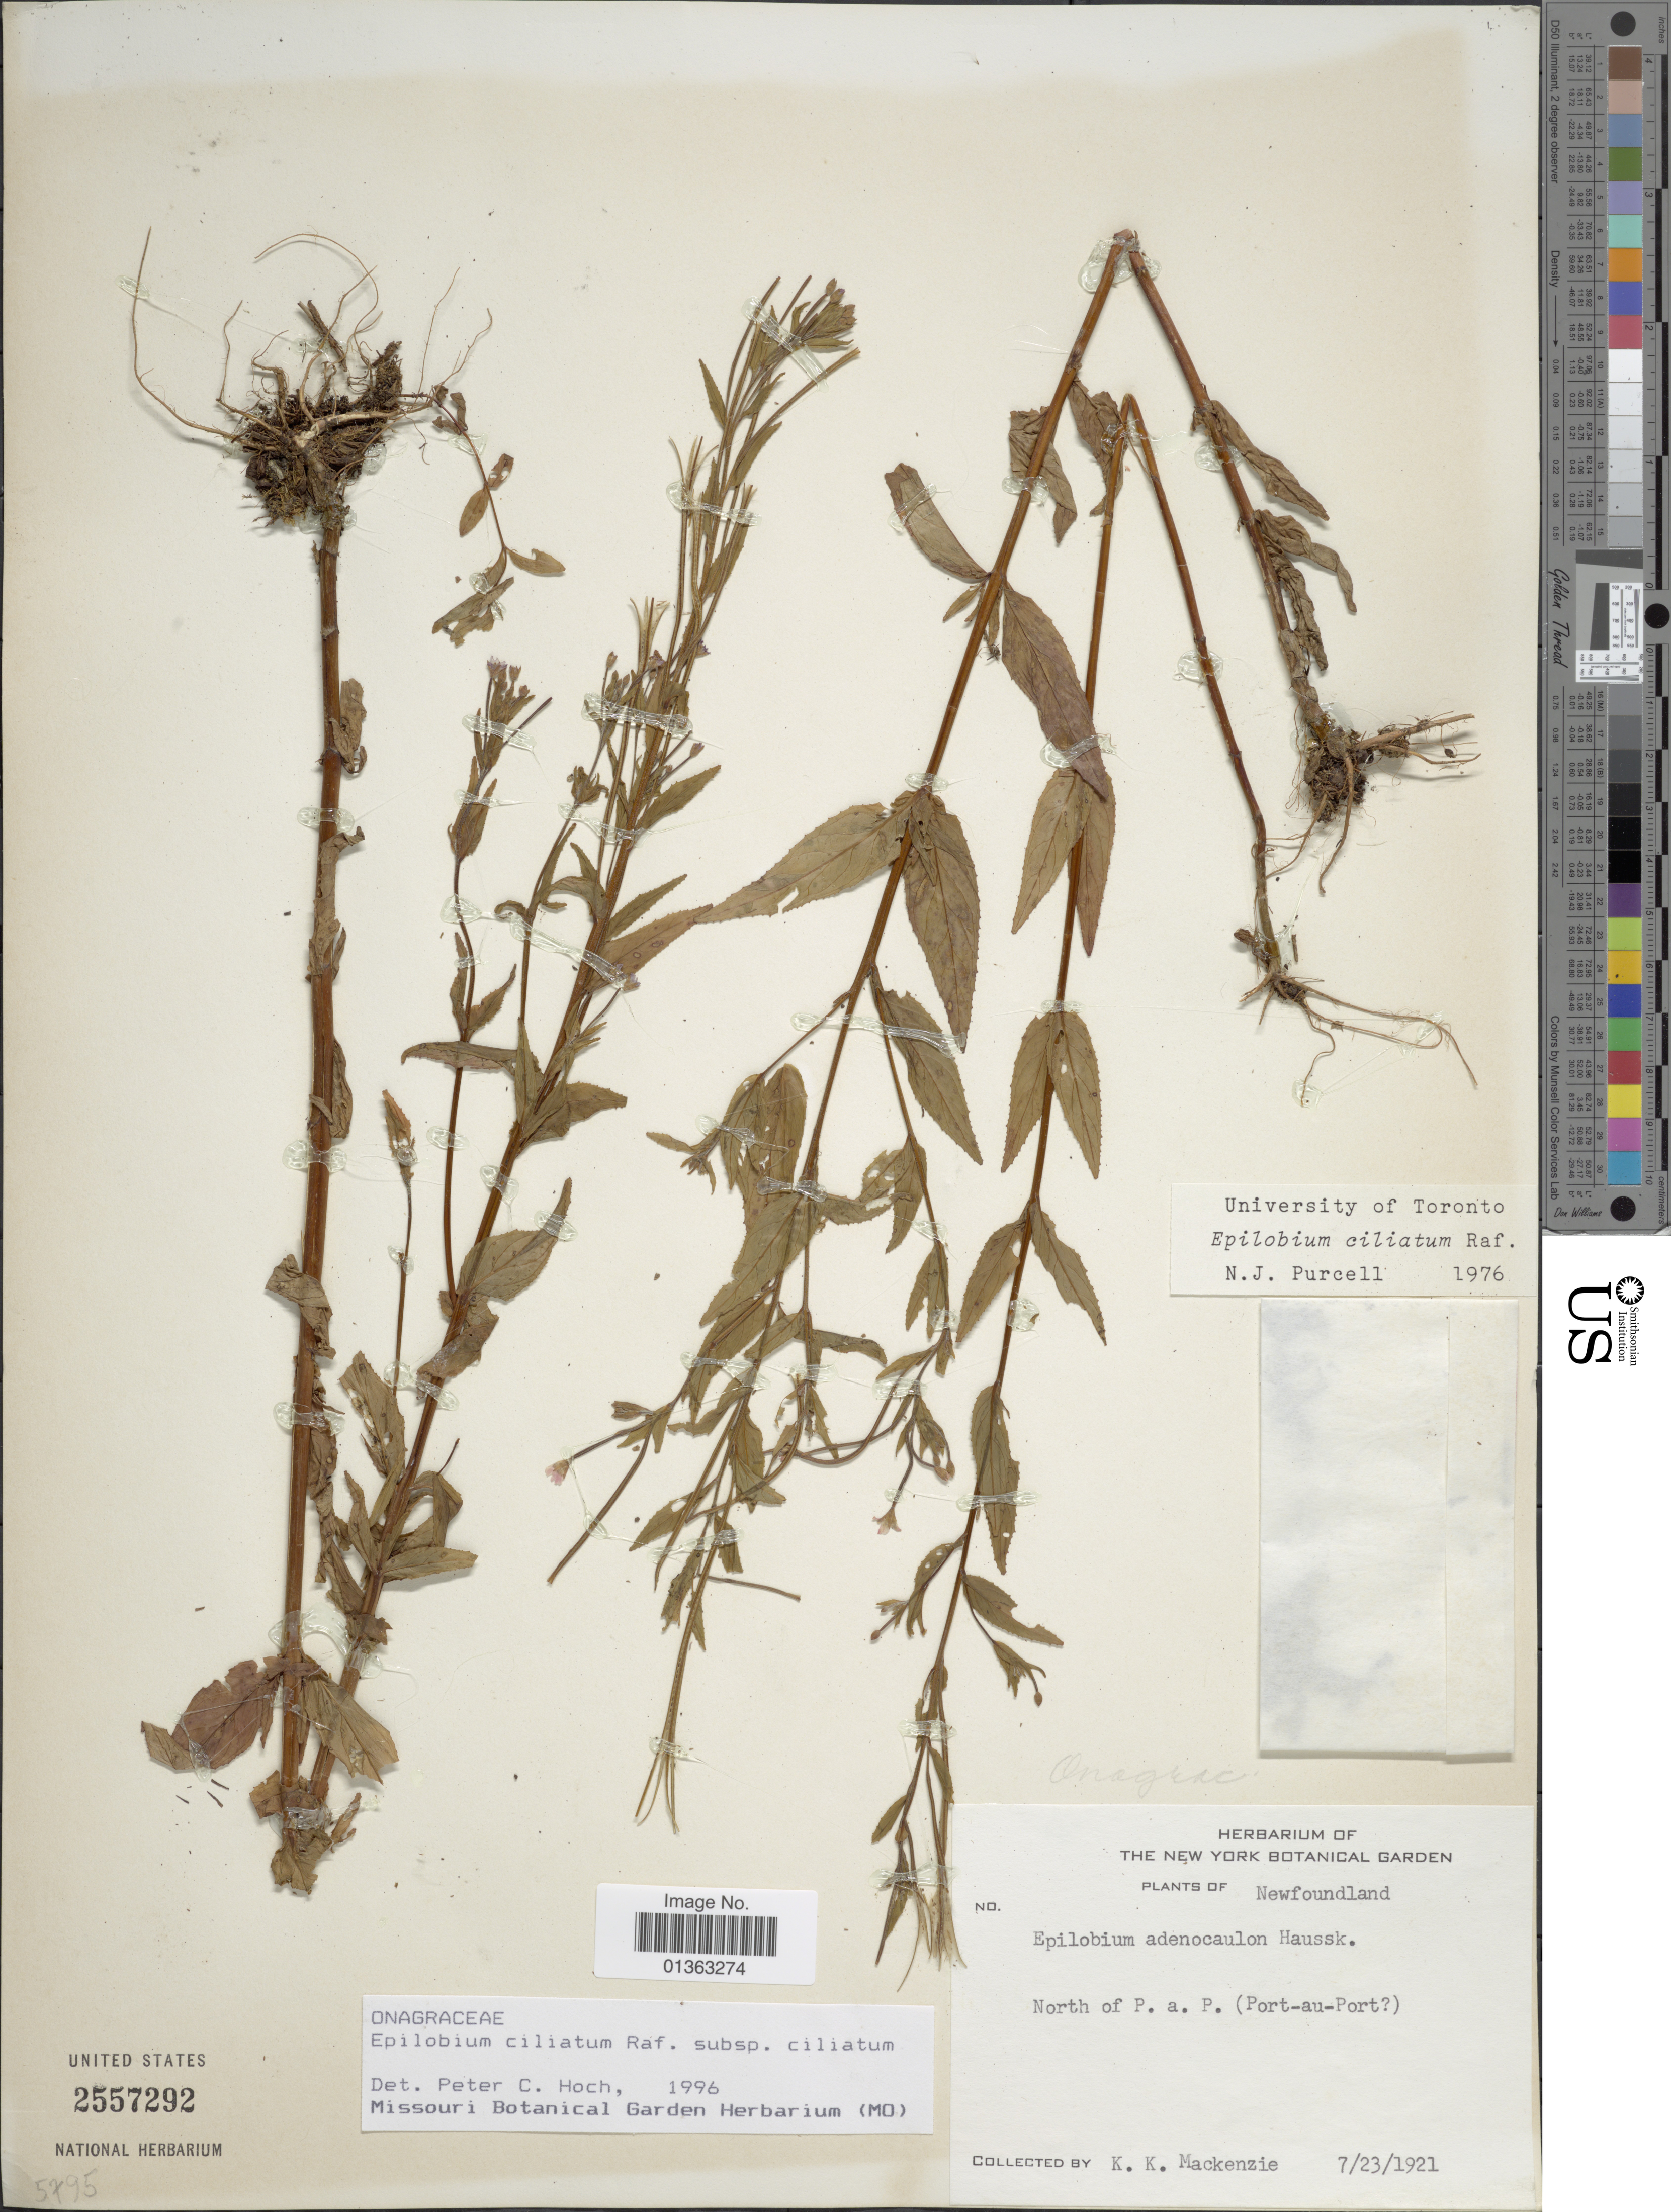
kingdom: Plantae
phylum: Tracheophyta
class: Magnoliopsida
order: Myrtales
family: Onagraceae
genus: Epilobium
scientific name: Epilobium ciliatum subsp. ciliatum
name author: Raf.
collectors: K. K. Mackenzie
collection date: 1921-07-23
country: Canada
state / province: Newfoundland and Labrador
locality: North of P.a.P. (Port-au-Port).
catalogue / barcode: US 2557292